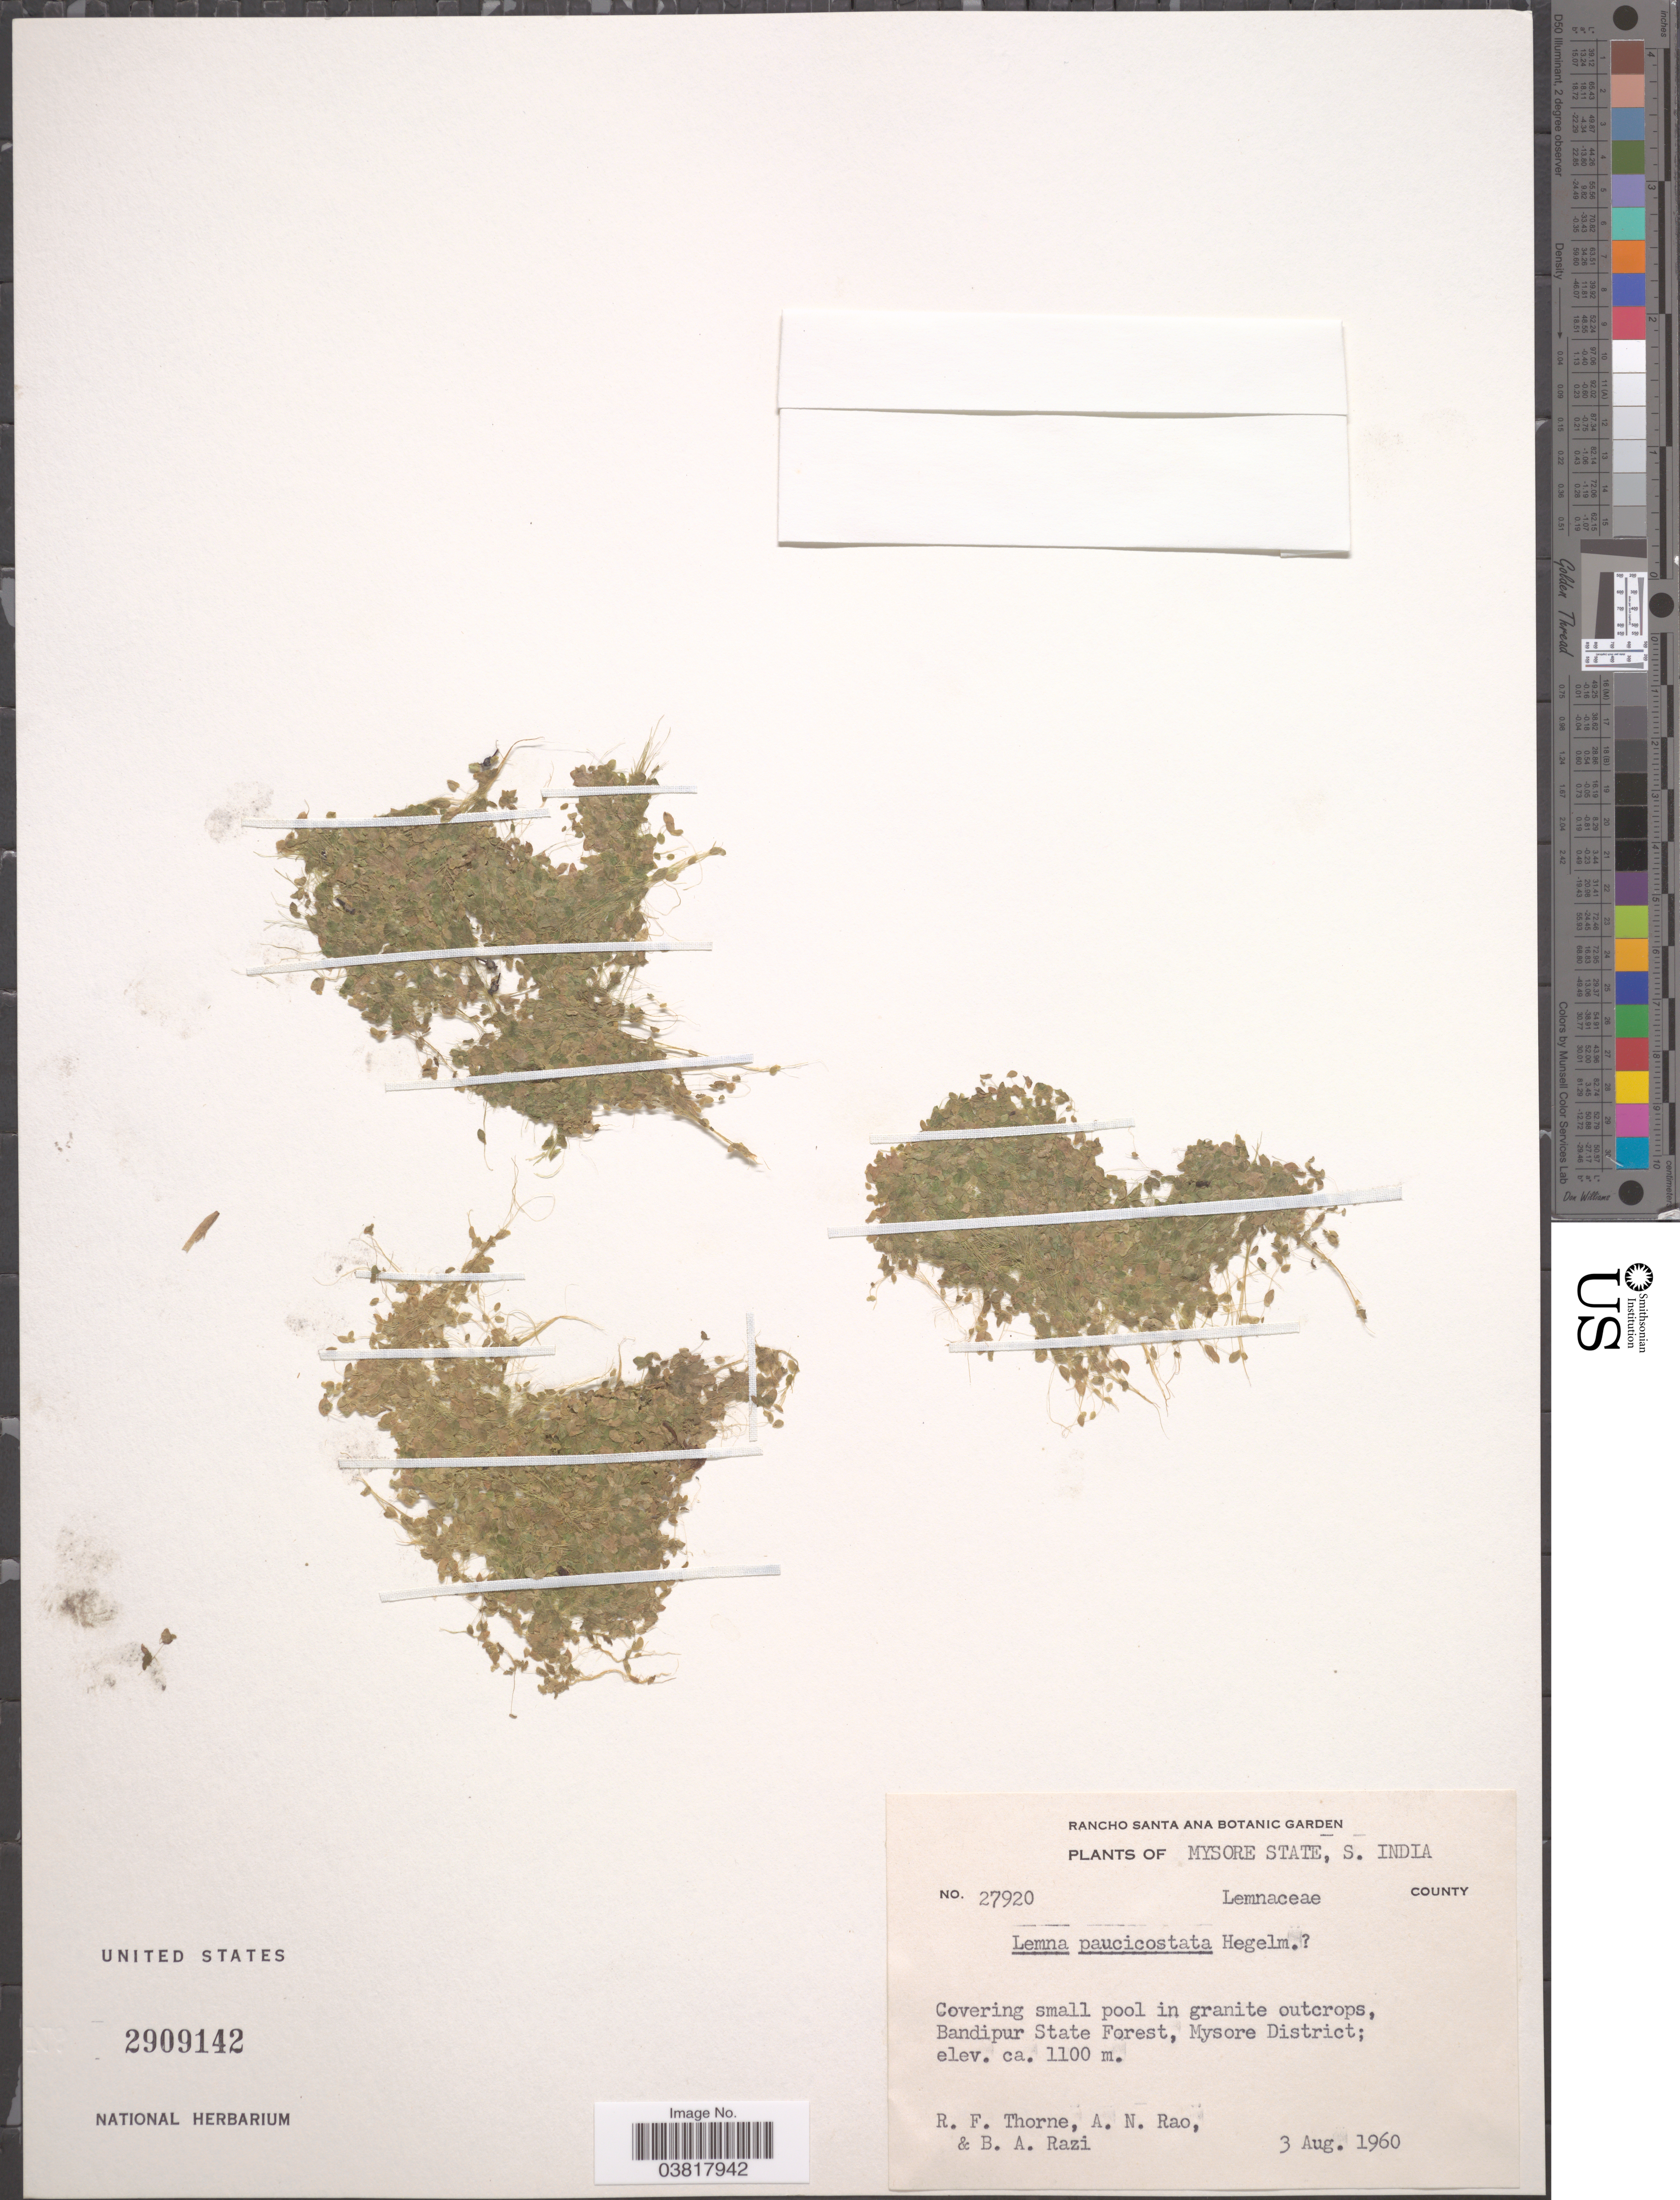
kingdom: Plantae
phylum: Tracheophyta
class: Liliopsida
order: Alismatales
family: Araceae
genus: Lemna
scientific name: Lemna paucicostata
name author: Hegelm.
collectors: R. Thorne, A. Rao & B. Razi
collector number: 27920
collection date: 1960-08-03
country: India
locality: Mysore State, S. India. Bandipur State Forest, Mysore District.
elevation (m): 1100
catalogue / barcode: US 2909142